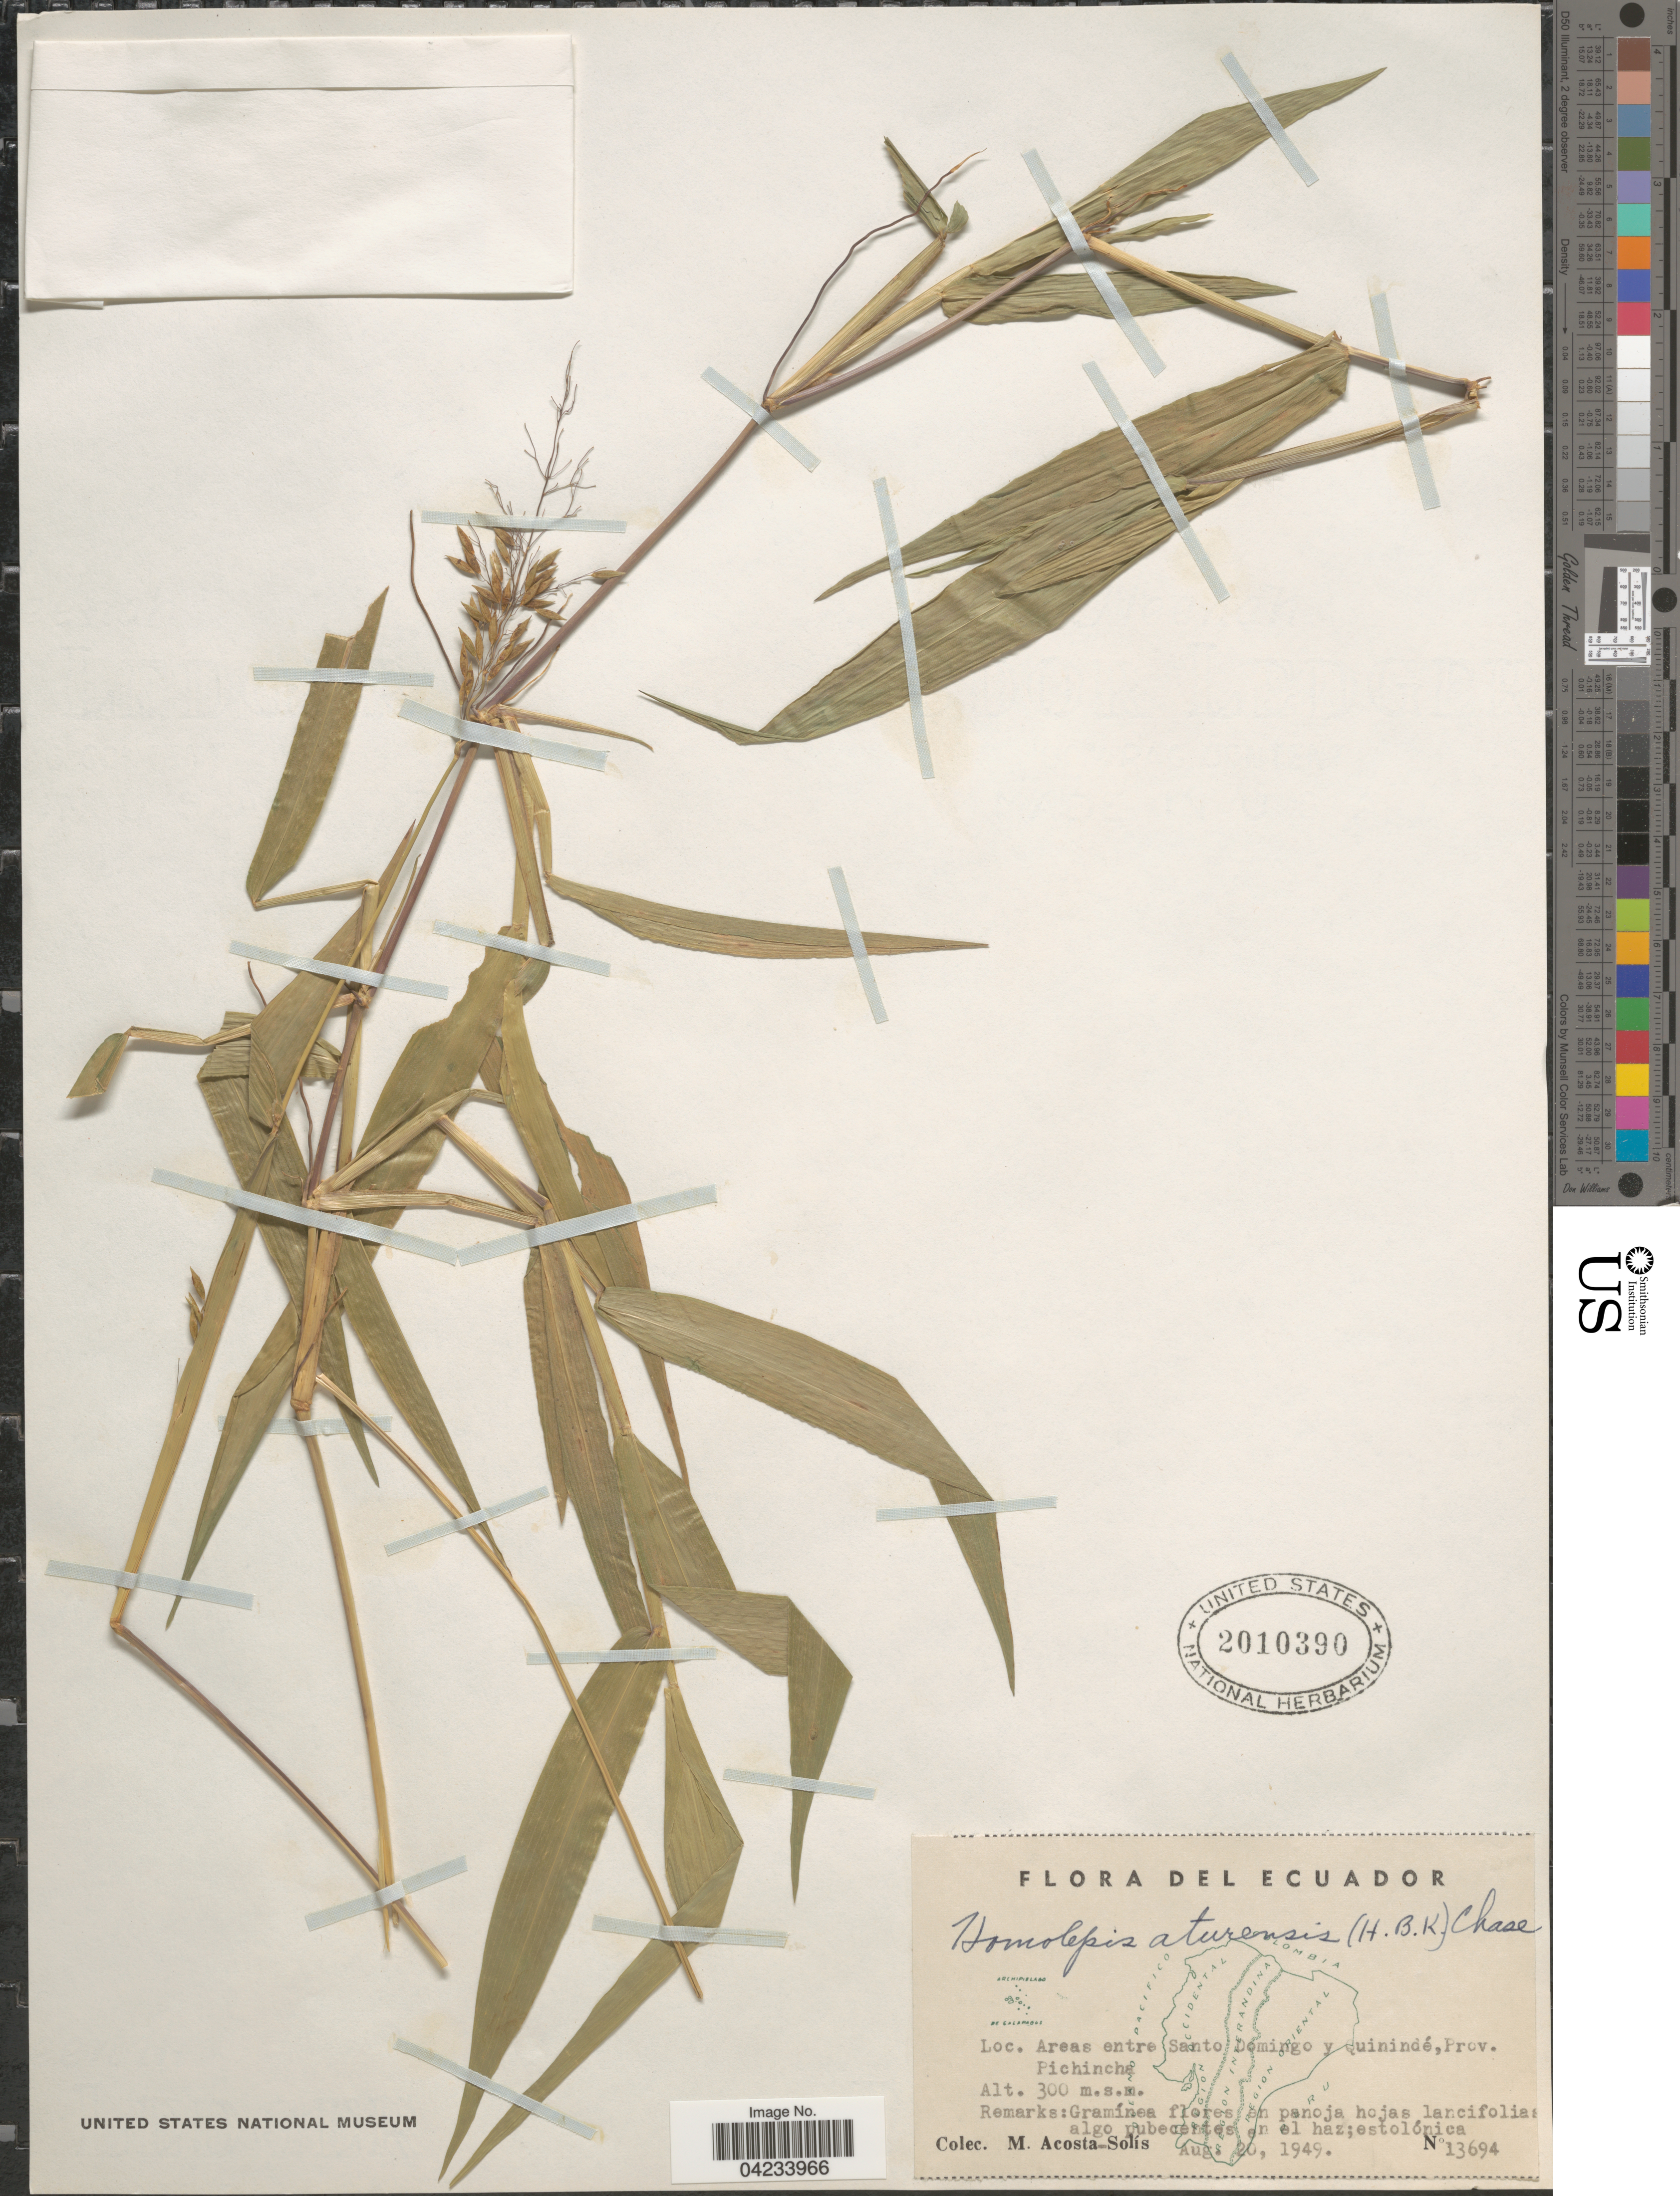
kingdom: Plantae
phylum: Tracheophyta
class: Liliopsida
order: Poales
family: Poaceae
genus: Homolepis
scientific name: Homolepis aturensis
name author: (Kunth) Chase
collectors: M. Acosta Solis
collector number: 13694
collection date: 1949-08-20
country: Ecuador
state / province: Pichincha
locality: Areas entre Santo Domingo y Quinindé.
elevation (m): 300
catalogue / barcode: US 2010390